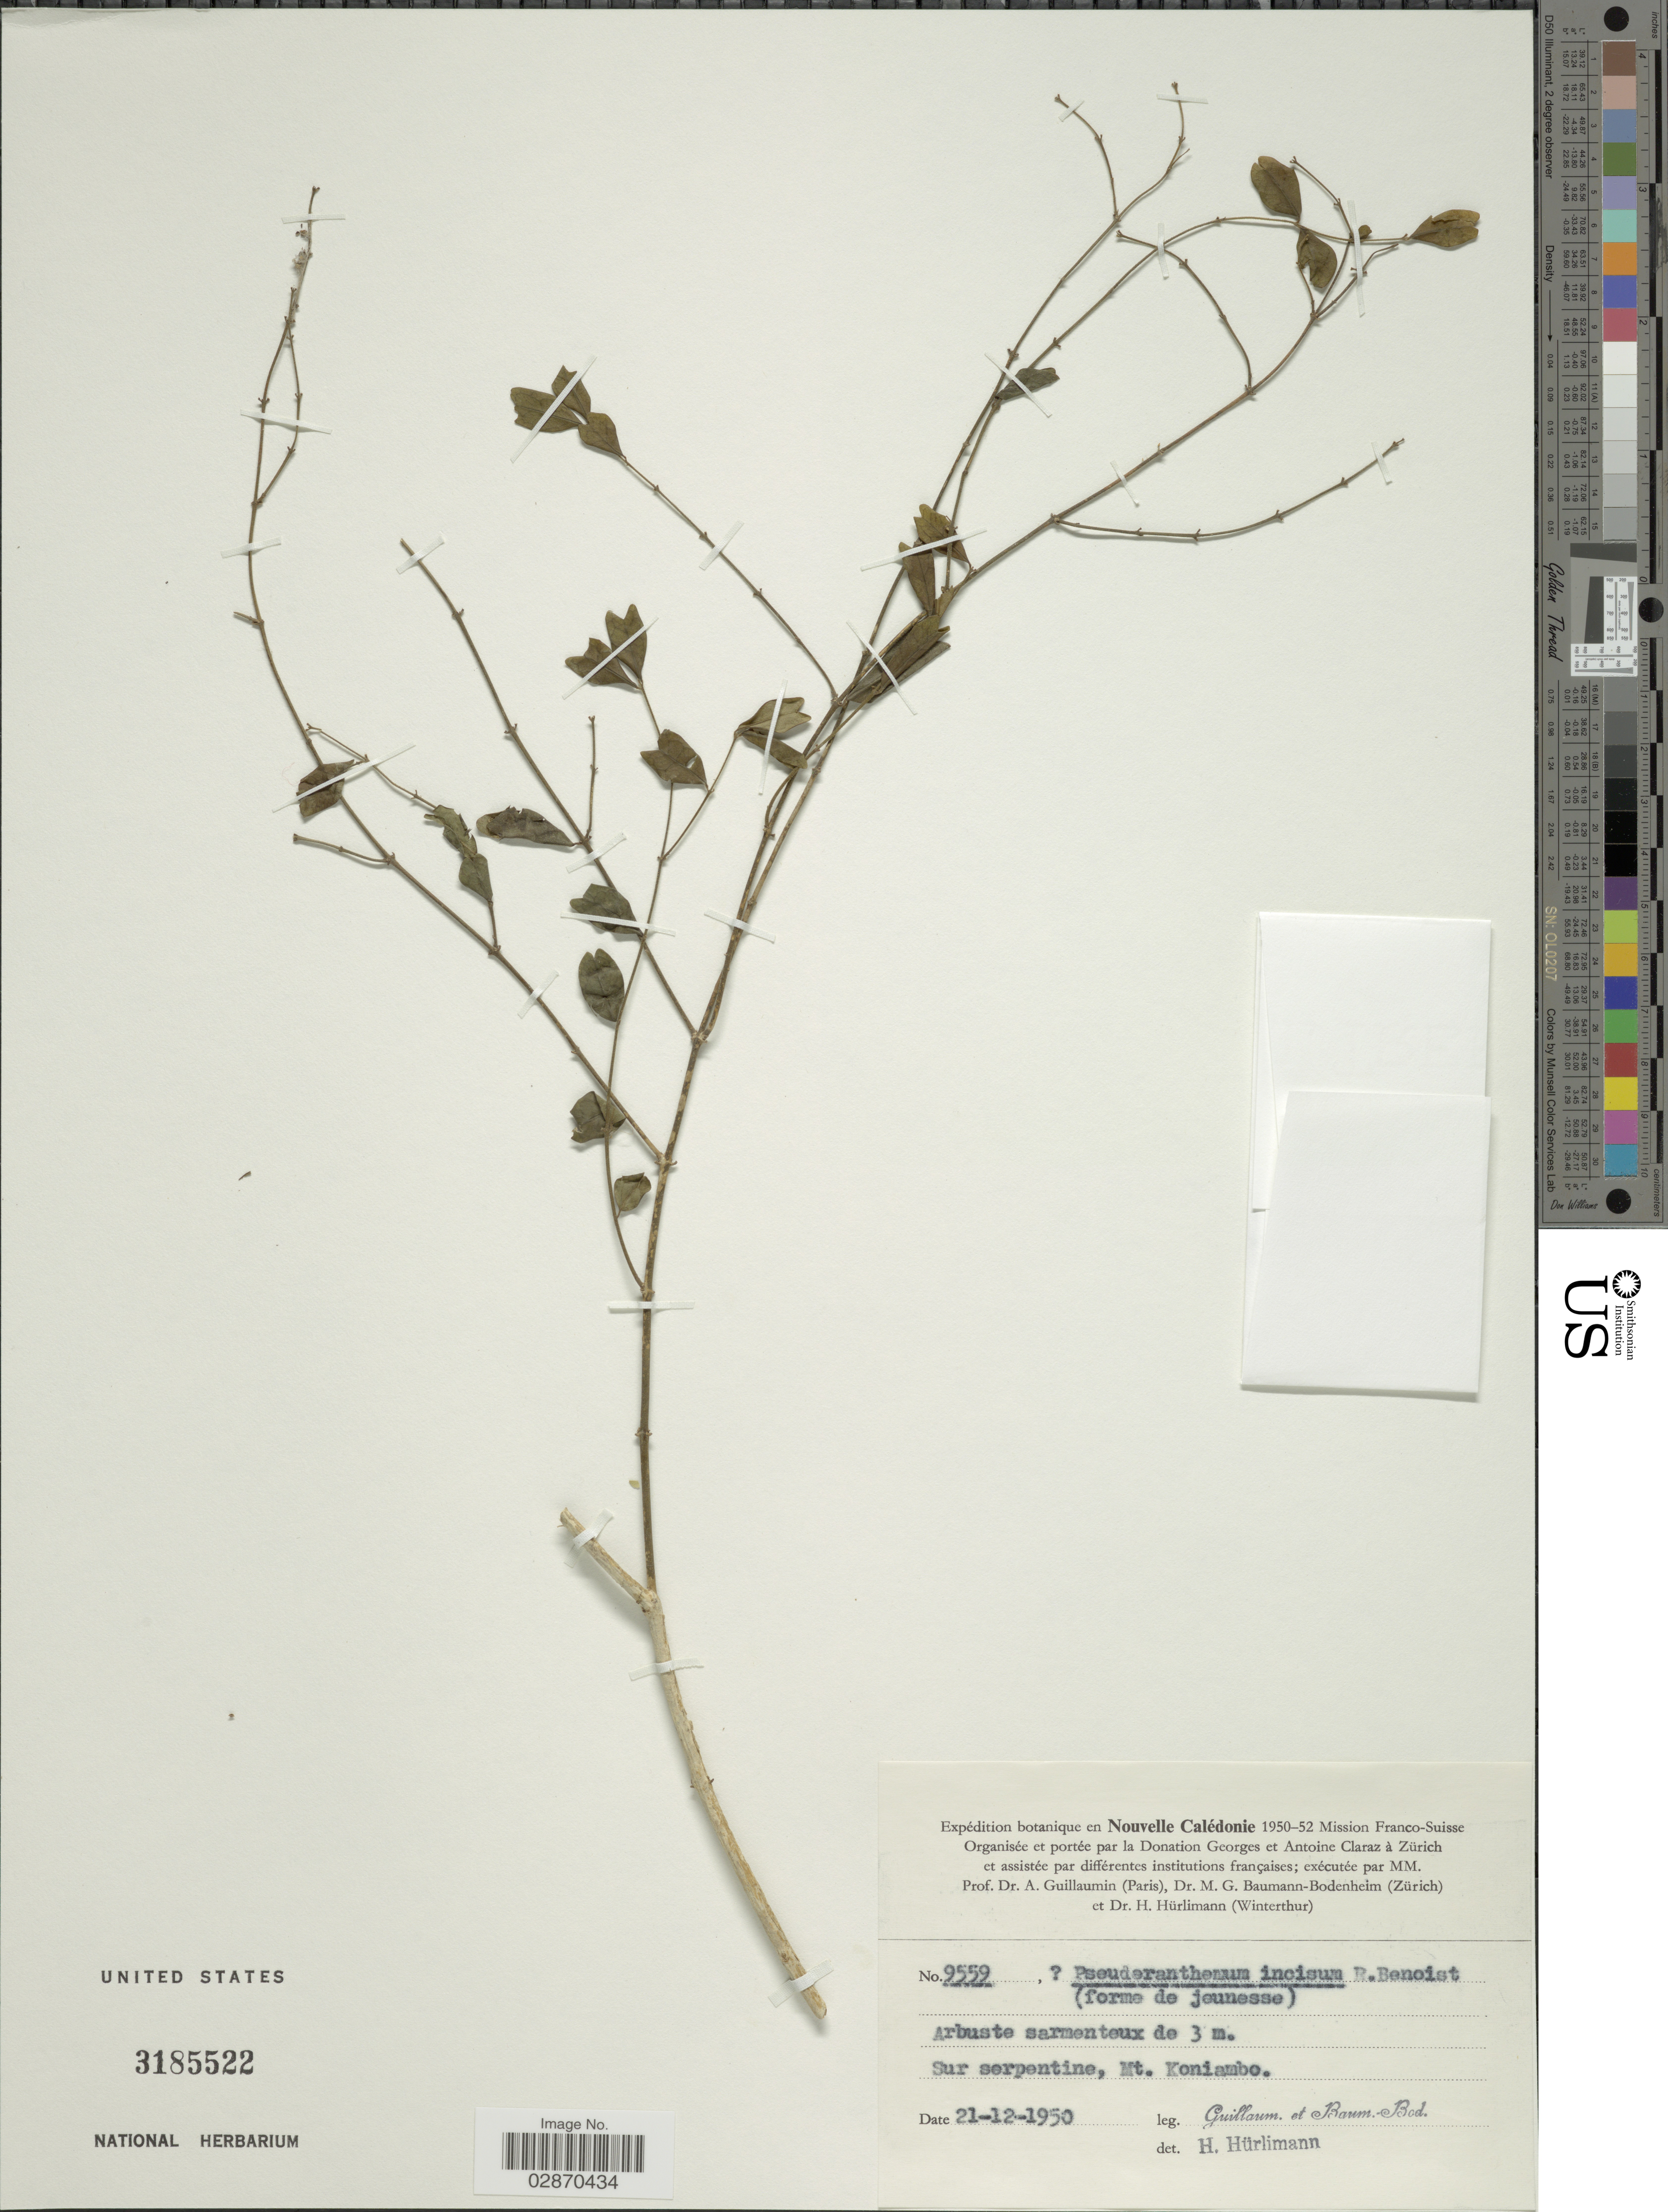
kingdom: Plantae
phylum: Tracheophyta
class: Magnoliopsida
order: Lamiales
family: Acanthaceae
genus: Pseuderanthemum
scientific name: Pseuderanthemum incisum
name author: Benoist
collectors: A. Guillaumin & M. G. Baumann-Bodenheim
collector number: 9559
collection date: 1950-12-21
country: New Caledonia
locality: Nouvelle Calédonie. Sur serpentine, Mt. Koniambo.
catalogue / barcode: US 3185522